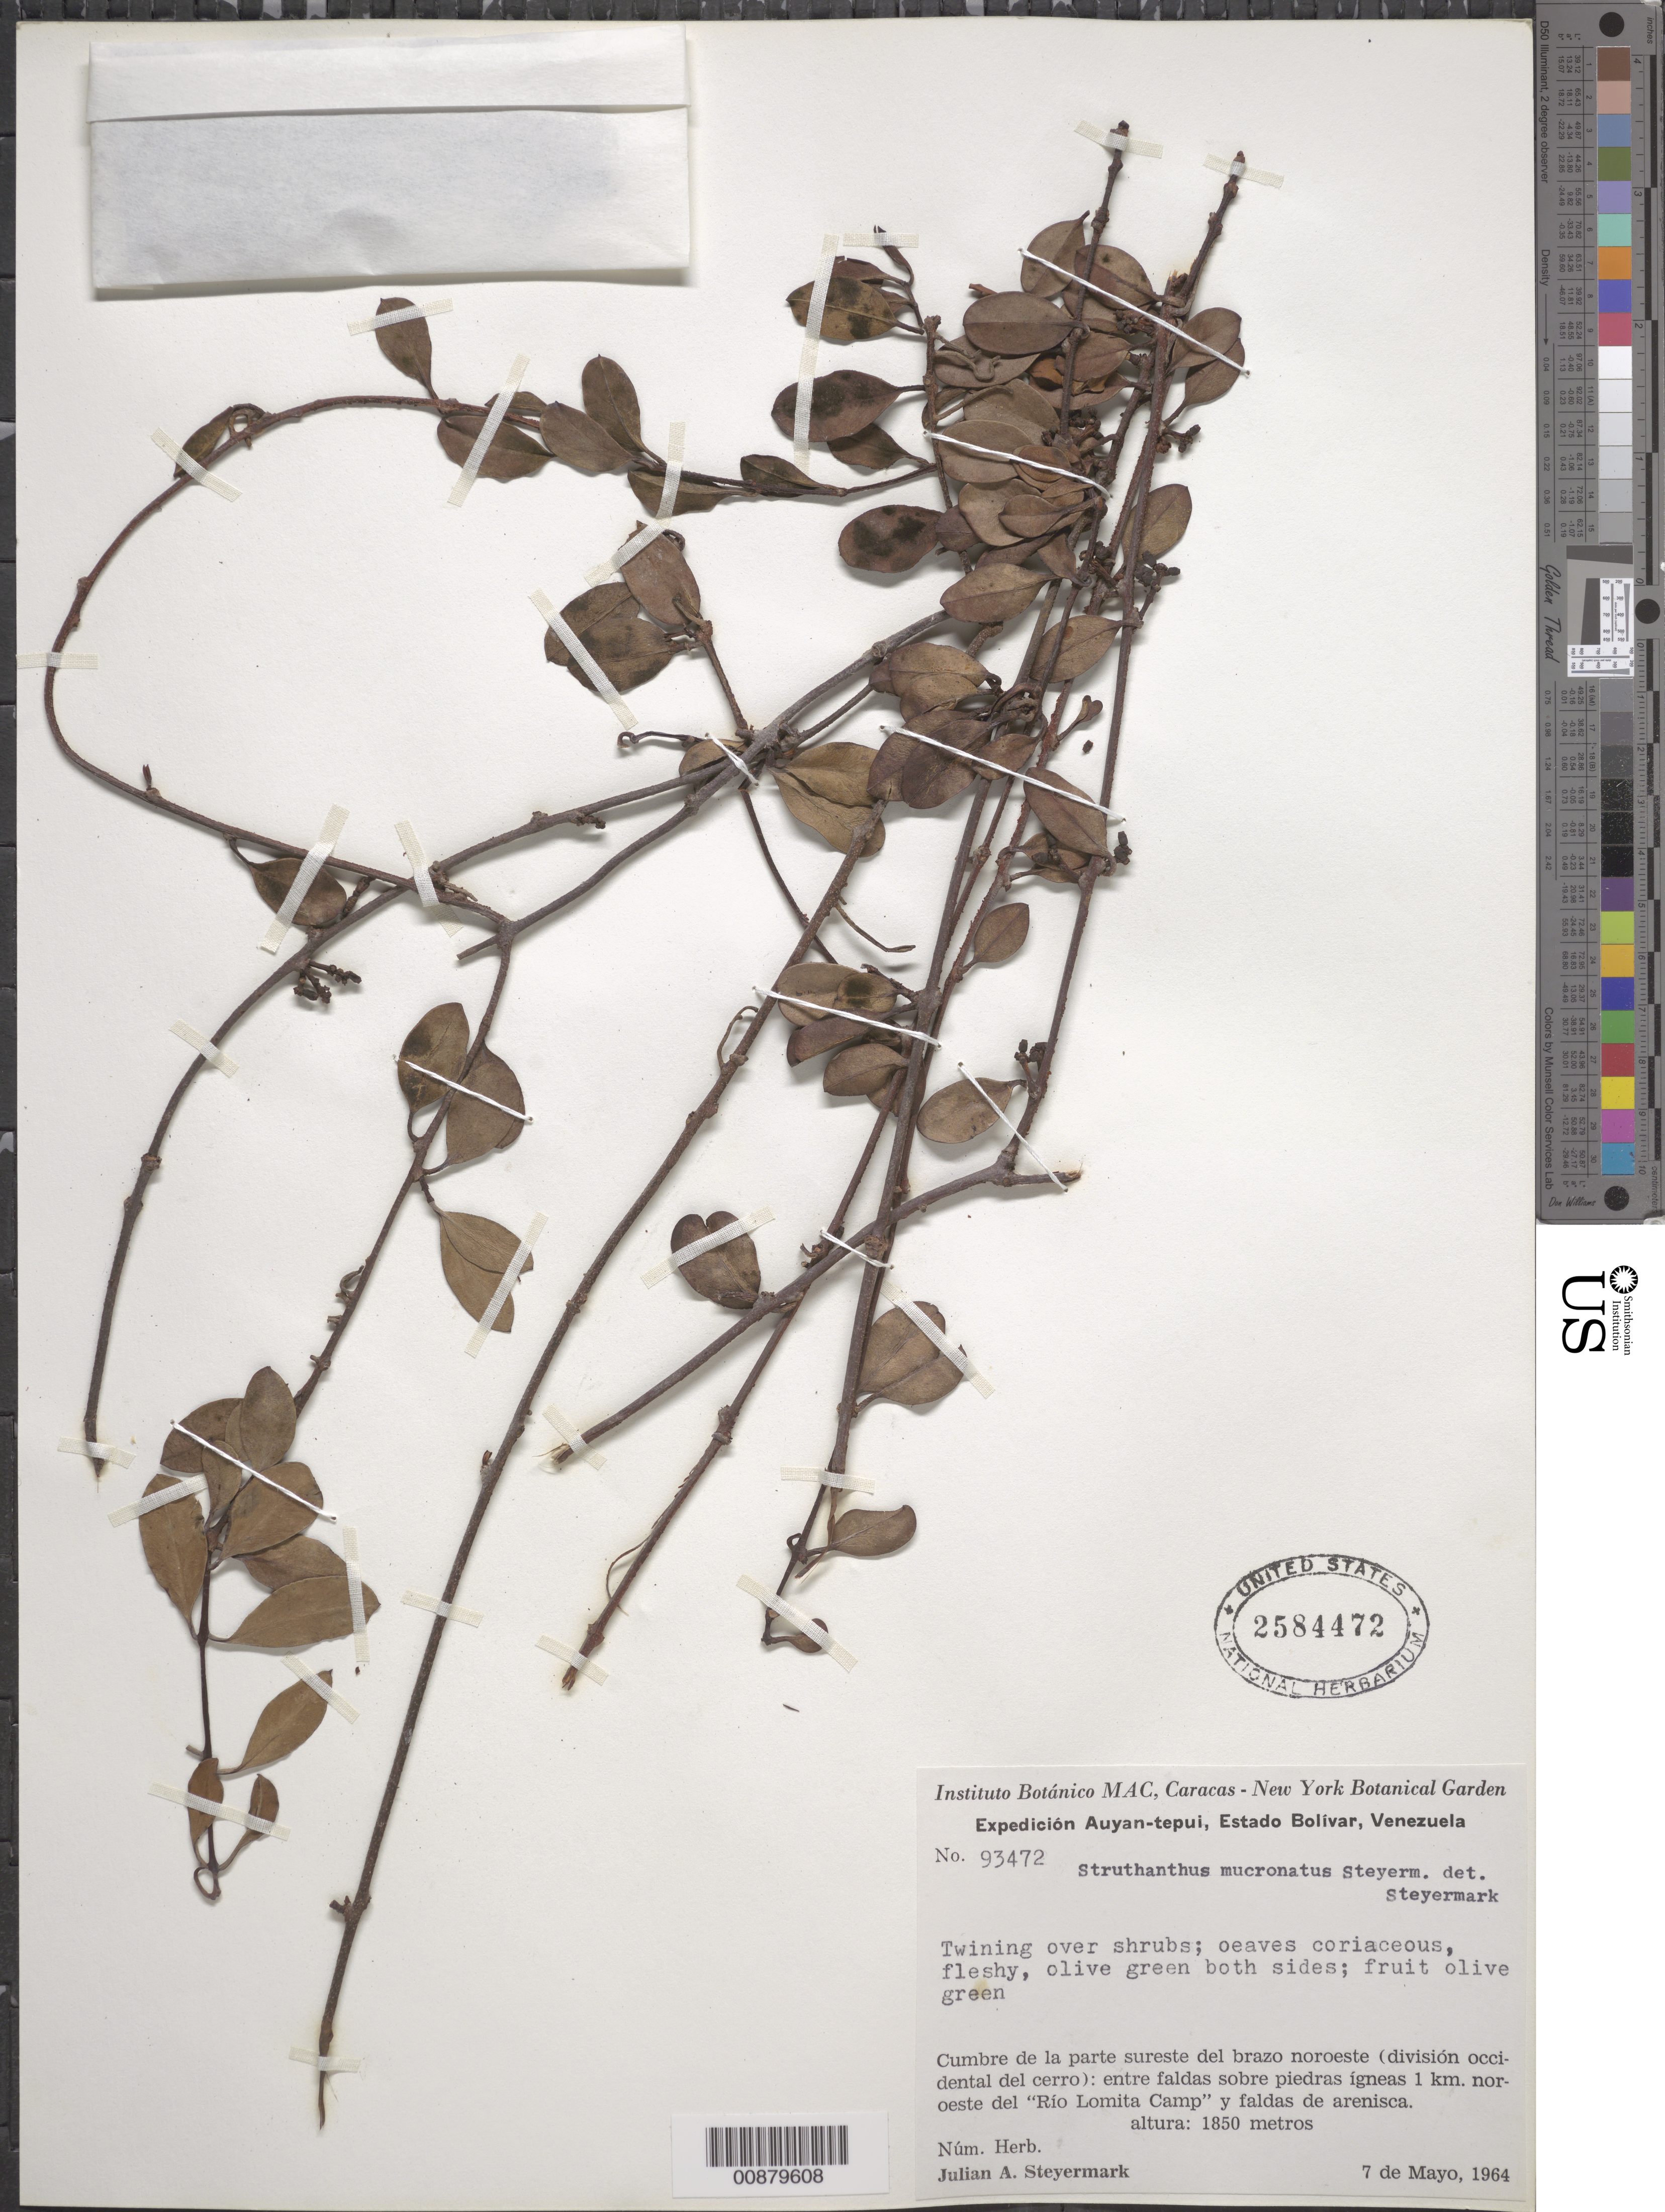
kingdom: Plantae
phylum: Tracheophyta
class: Magnoliopsida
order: Santalales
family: Loranthaceae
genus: Struthanthus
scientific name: Struthanthus mucronatus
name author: Steyerm.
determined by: Steyermark, Julian A., (VEN)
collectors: J. Steyermark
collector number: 93472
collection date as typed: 7-May-64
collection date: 1964-05-07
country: Venezuela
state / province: Bolívar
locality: Auyan-tepuí, cumbre de la parte central del brazo noroeste (div. occidental del cerro), 1 km noroeste del Río "Lomita camp".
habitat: Twining over shrubs; entre faldas sobre piedras igenas y faldas de arenisca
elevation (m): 1850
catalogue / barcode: US 2584472